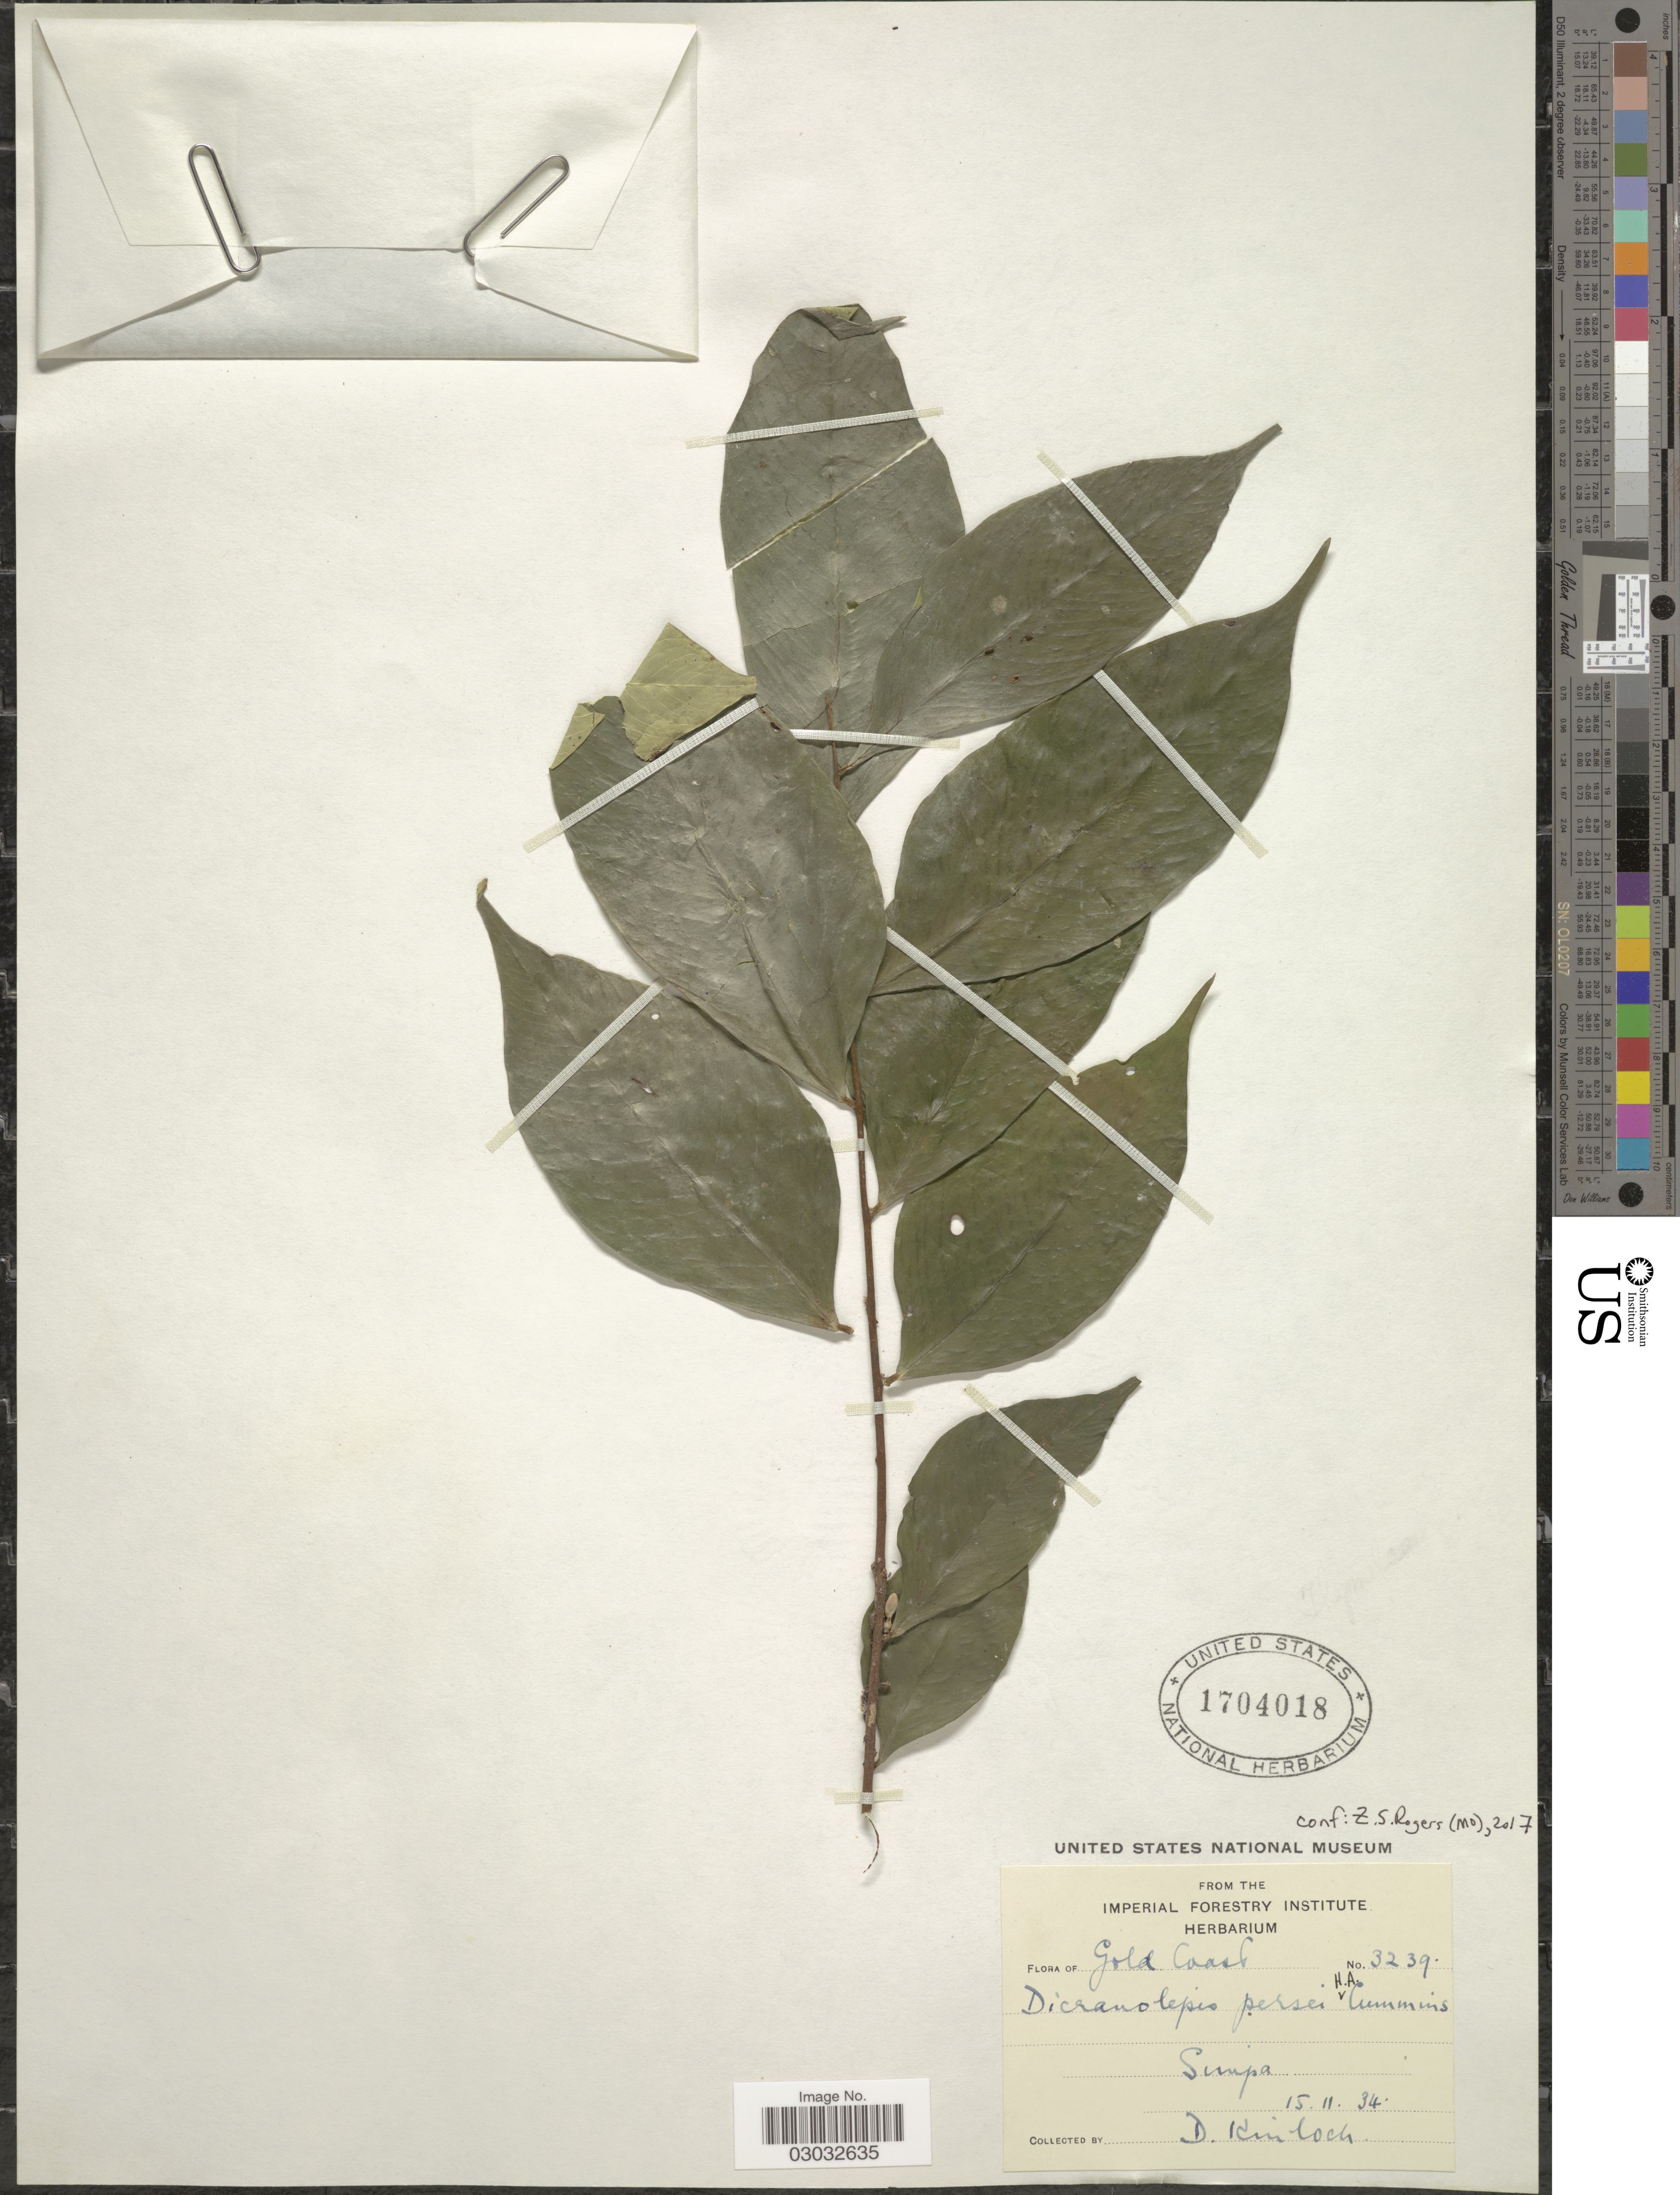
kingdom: Plantae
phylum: Tracheophyta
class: Magnoliopsida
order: Malvales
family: Thymelaeaceae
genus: Dicranolepis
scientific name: Dicranolepis persei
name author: H.A. Cummins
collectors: D. Kinloch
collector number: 3239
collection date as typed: Transcribed d/m/y: 15/11/34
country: Ghana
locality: Gold Coast. Simpa.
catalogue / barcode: US 1704018